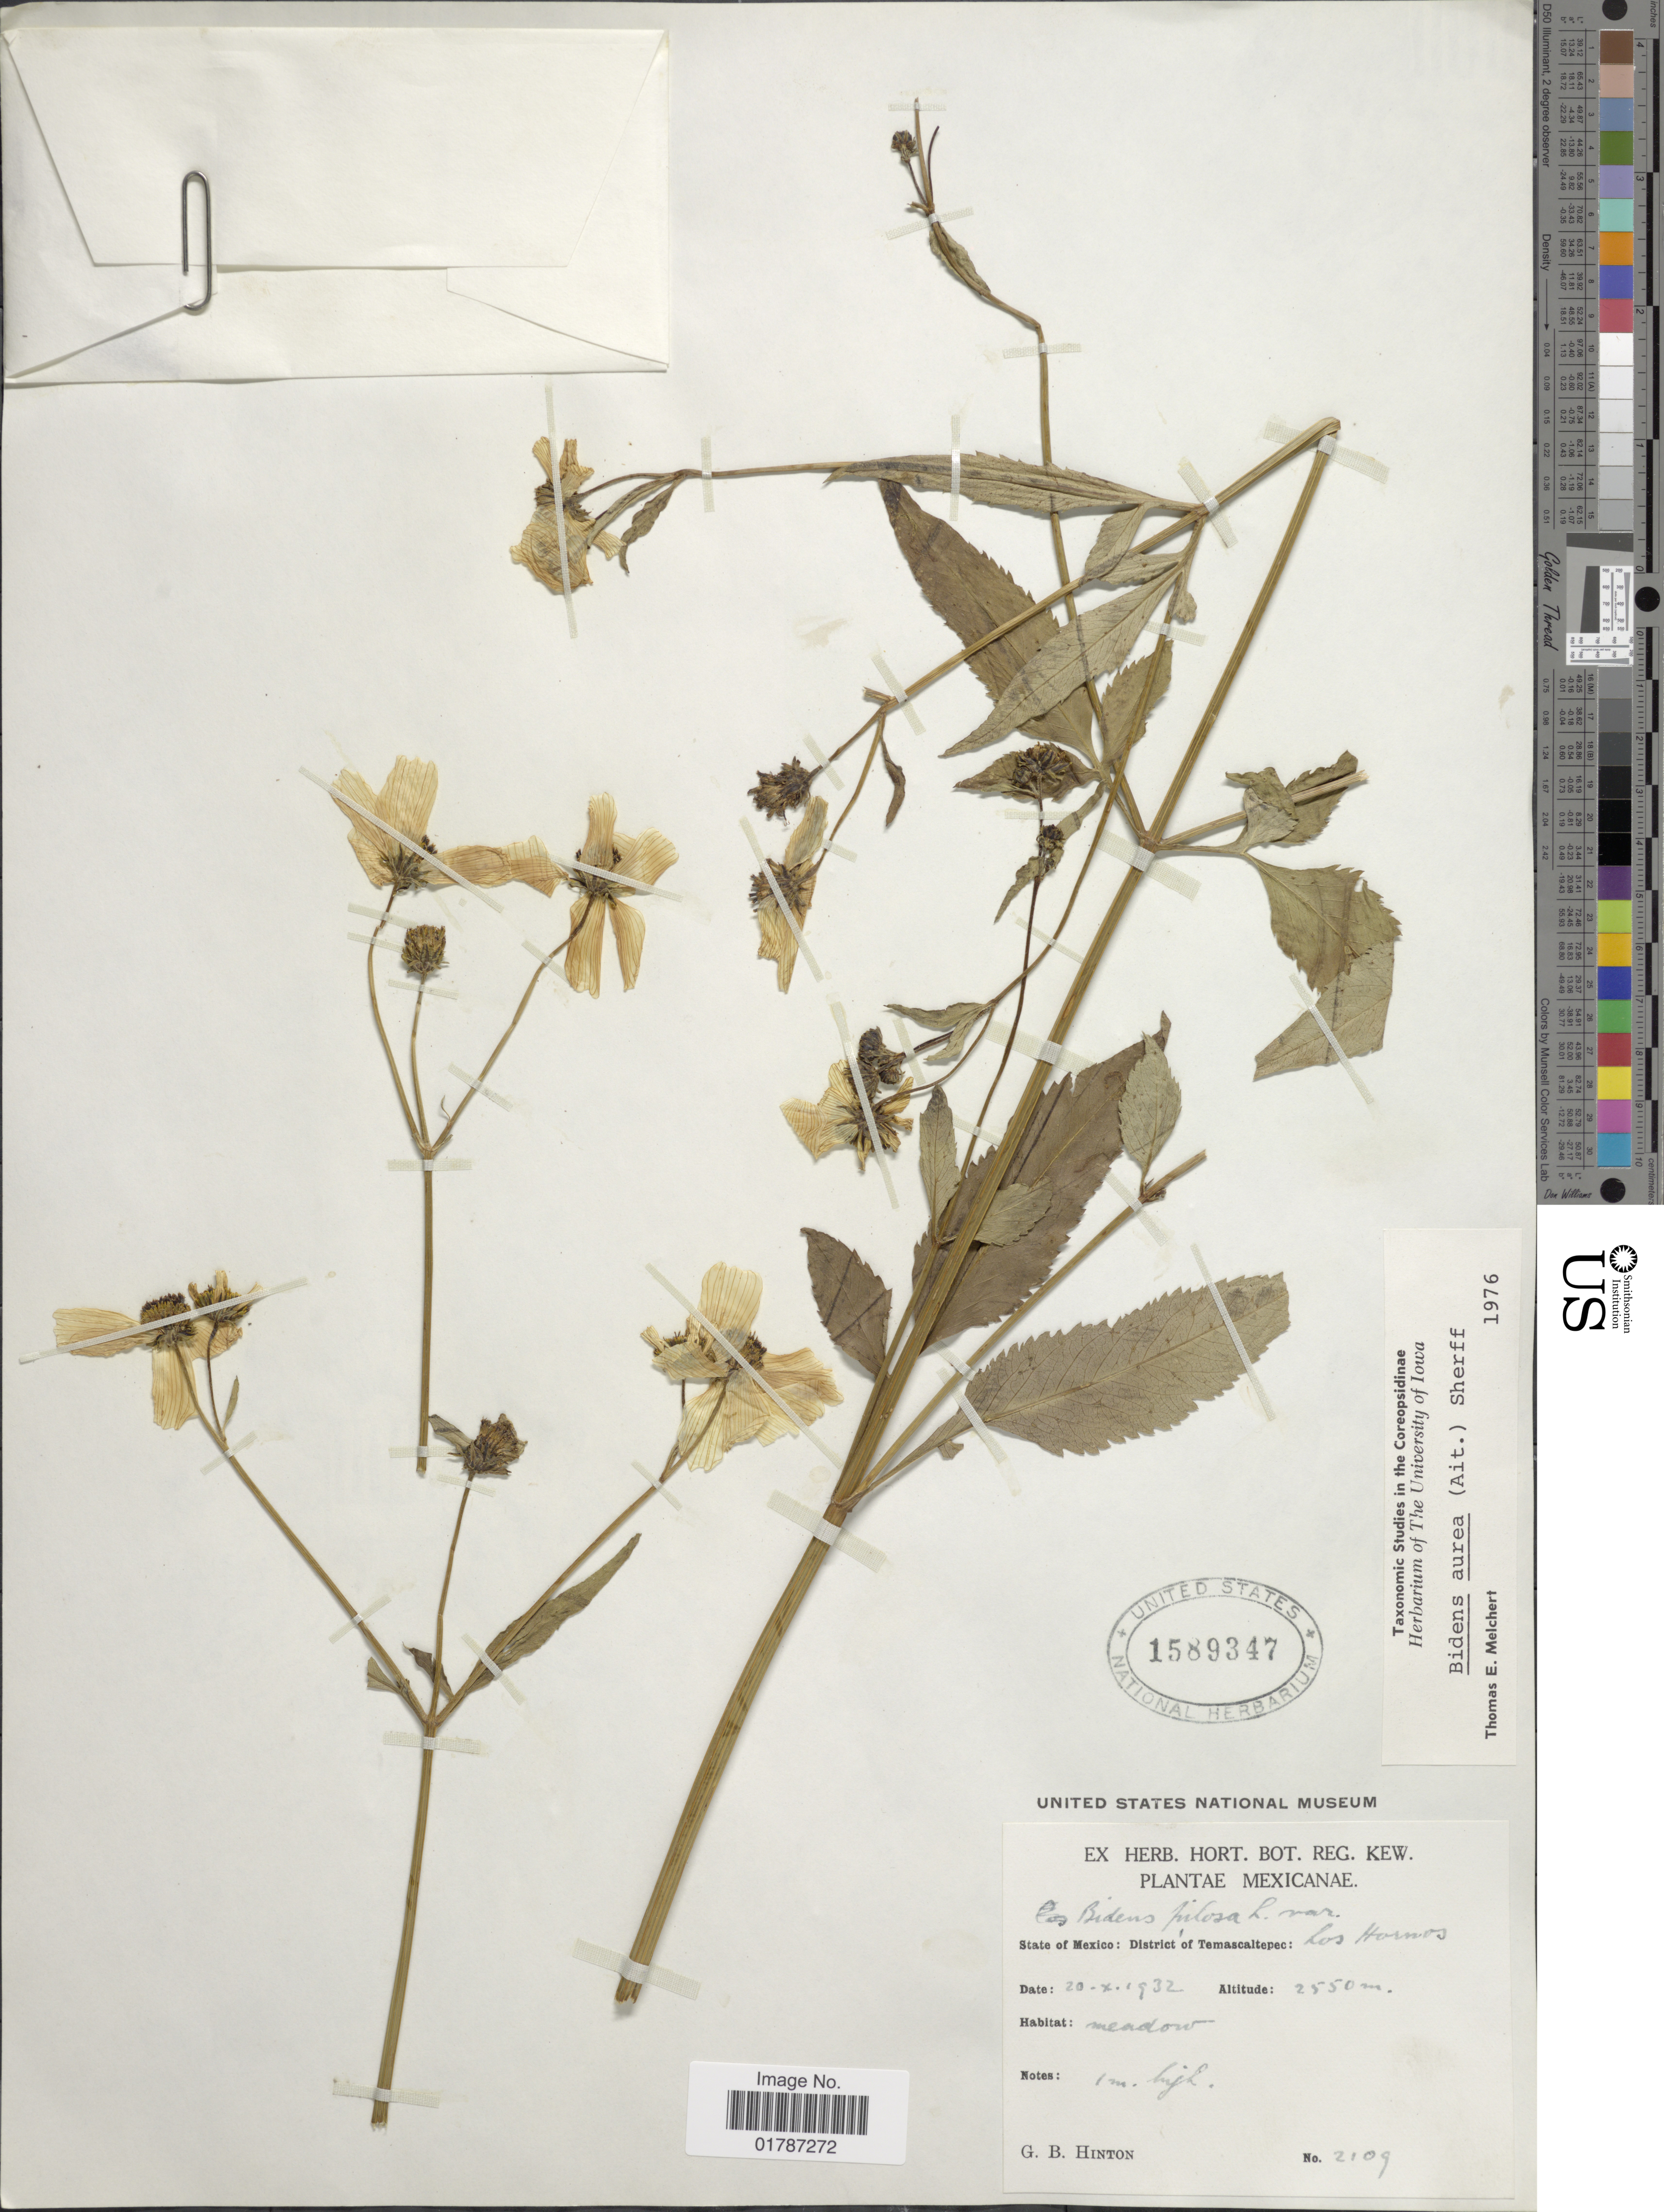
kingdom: Plantae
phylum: Tracheophyta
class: Magnoliopsida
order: Asterales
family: Asteraceae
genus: Bidens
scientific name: Bidens aurea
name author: (Aiton) Sherff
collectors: G. B. Hinton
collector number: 2109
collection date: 1932-10-20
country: Mexico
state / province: México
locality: State of Mexico: District of Temascaltepec: Los Hornos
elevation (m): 2550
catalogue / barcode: US 1589347